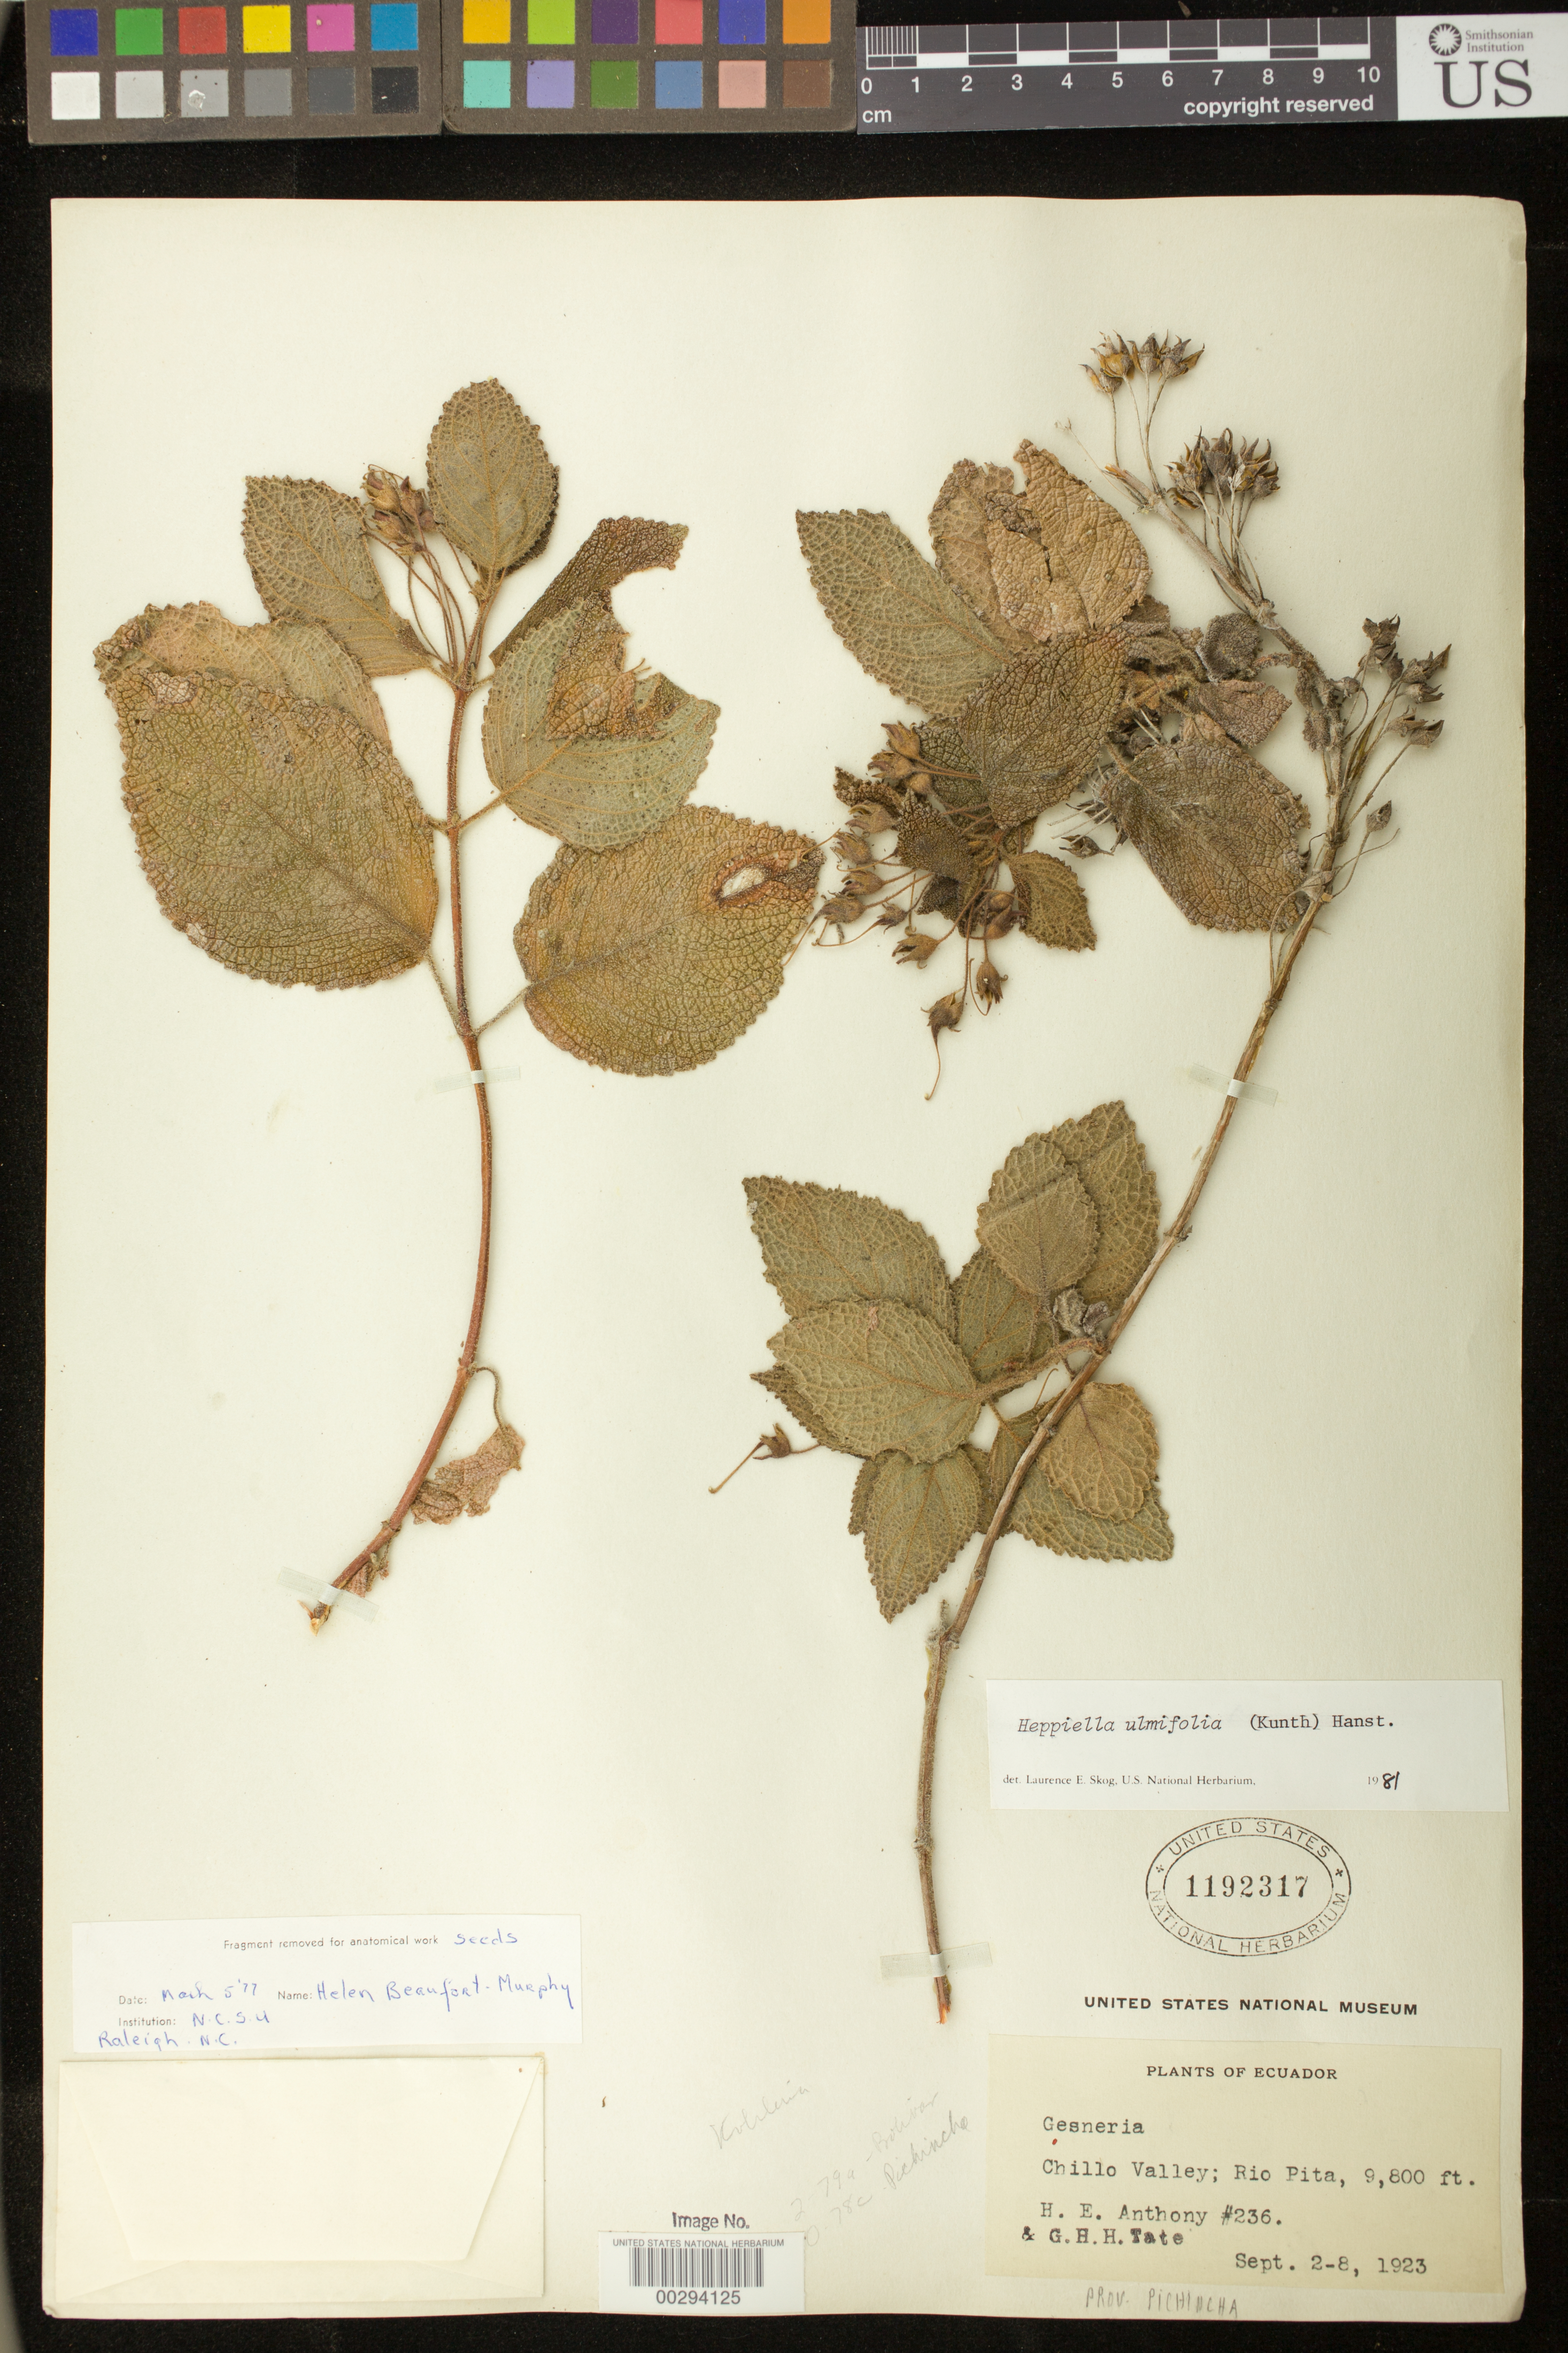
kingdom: Plantae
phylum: Tracheophyta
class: Magnoliopsida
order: Lamiales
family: Gesneriaceae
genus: Heppiella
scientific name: Heppiella ulmifolia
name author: (Kunth) Hanst.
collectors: H. E. Anthony & G. Tate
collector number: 236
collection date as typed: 2-8 Sep 1923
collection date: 1923-09-02/1923-09-08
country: Ecuador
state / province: Pichincha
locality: Chillo Valley, Rio Pita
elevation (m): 2987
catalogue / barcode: US 1192317